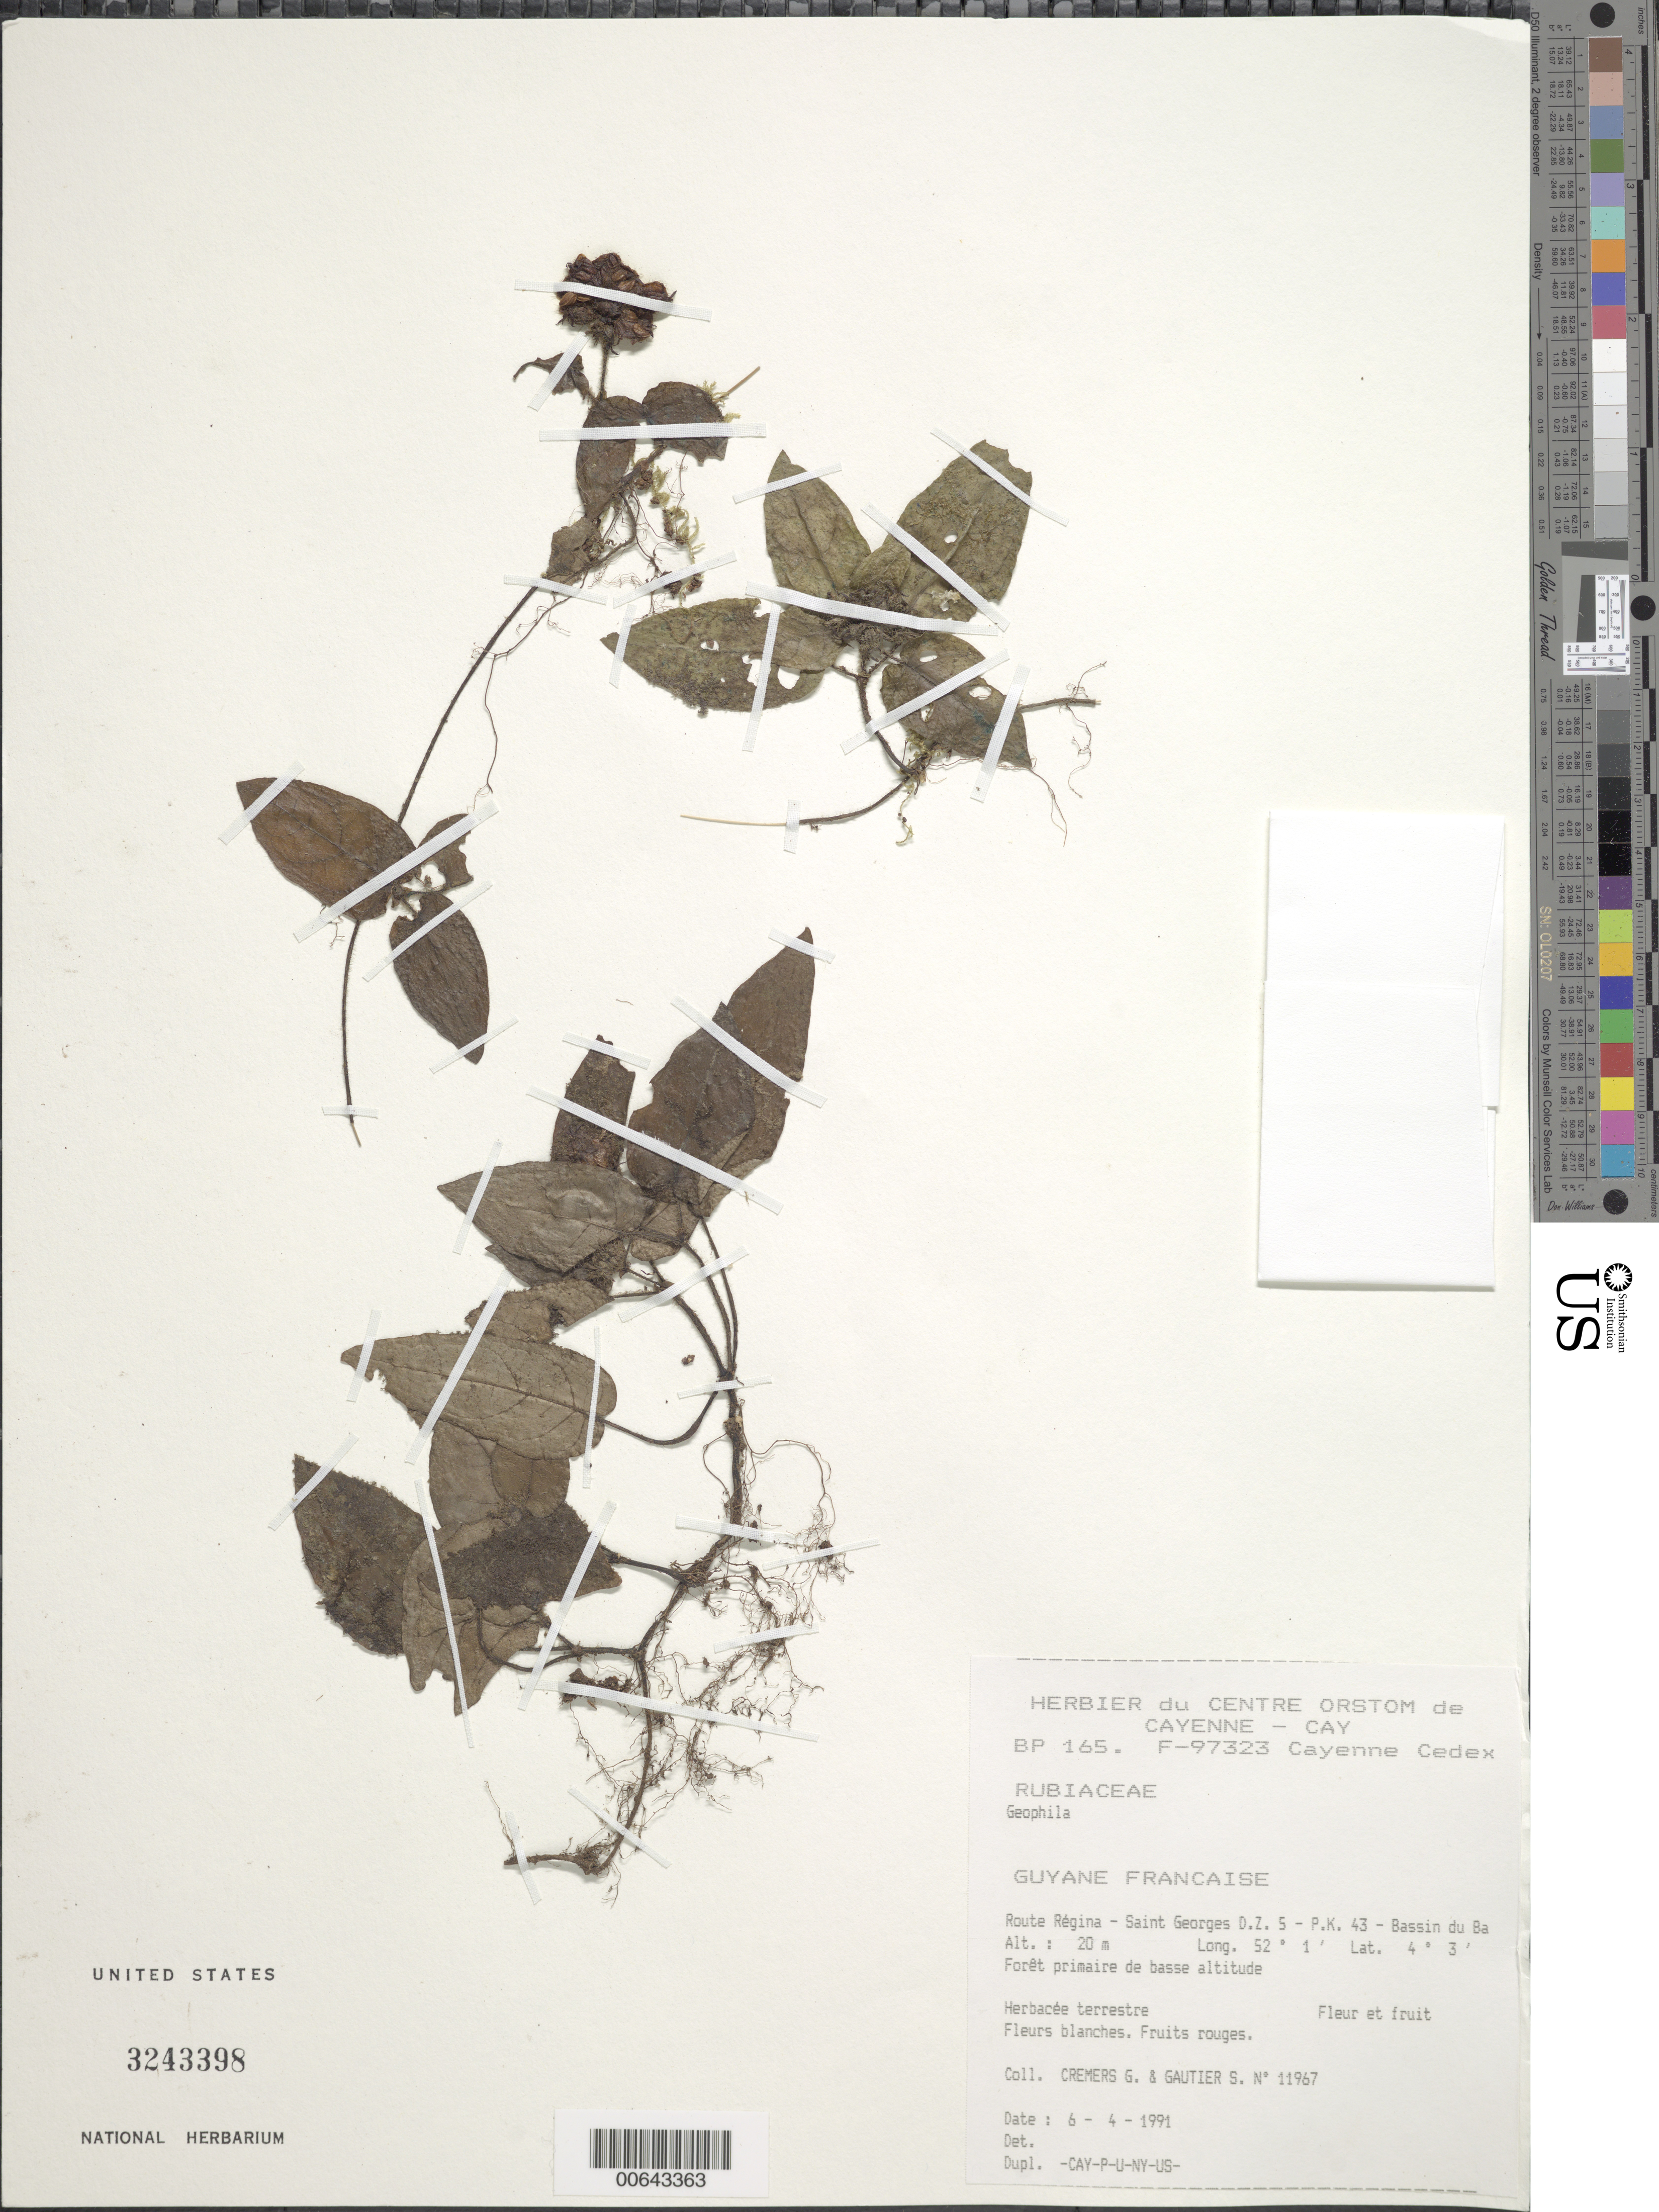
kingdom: Plantae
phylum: Tracheophyta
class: Magnoliopsida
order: Gentianales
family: Rubiaceae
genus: Geophila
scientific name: Geophila sp.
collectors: G. Cremers & S. Gautier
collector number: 11967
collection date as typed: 6-Apr-91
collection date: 1991-04-06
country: French Guiana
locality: Route Régina, Saint Georges, DZ 5-PK43, Bassin de l'Approuague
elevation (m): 20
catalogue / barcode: US 3243398